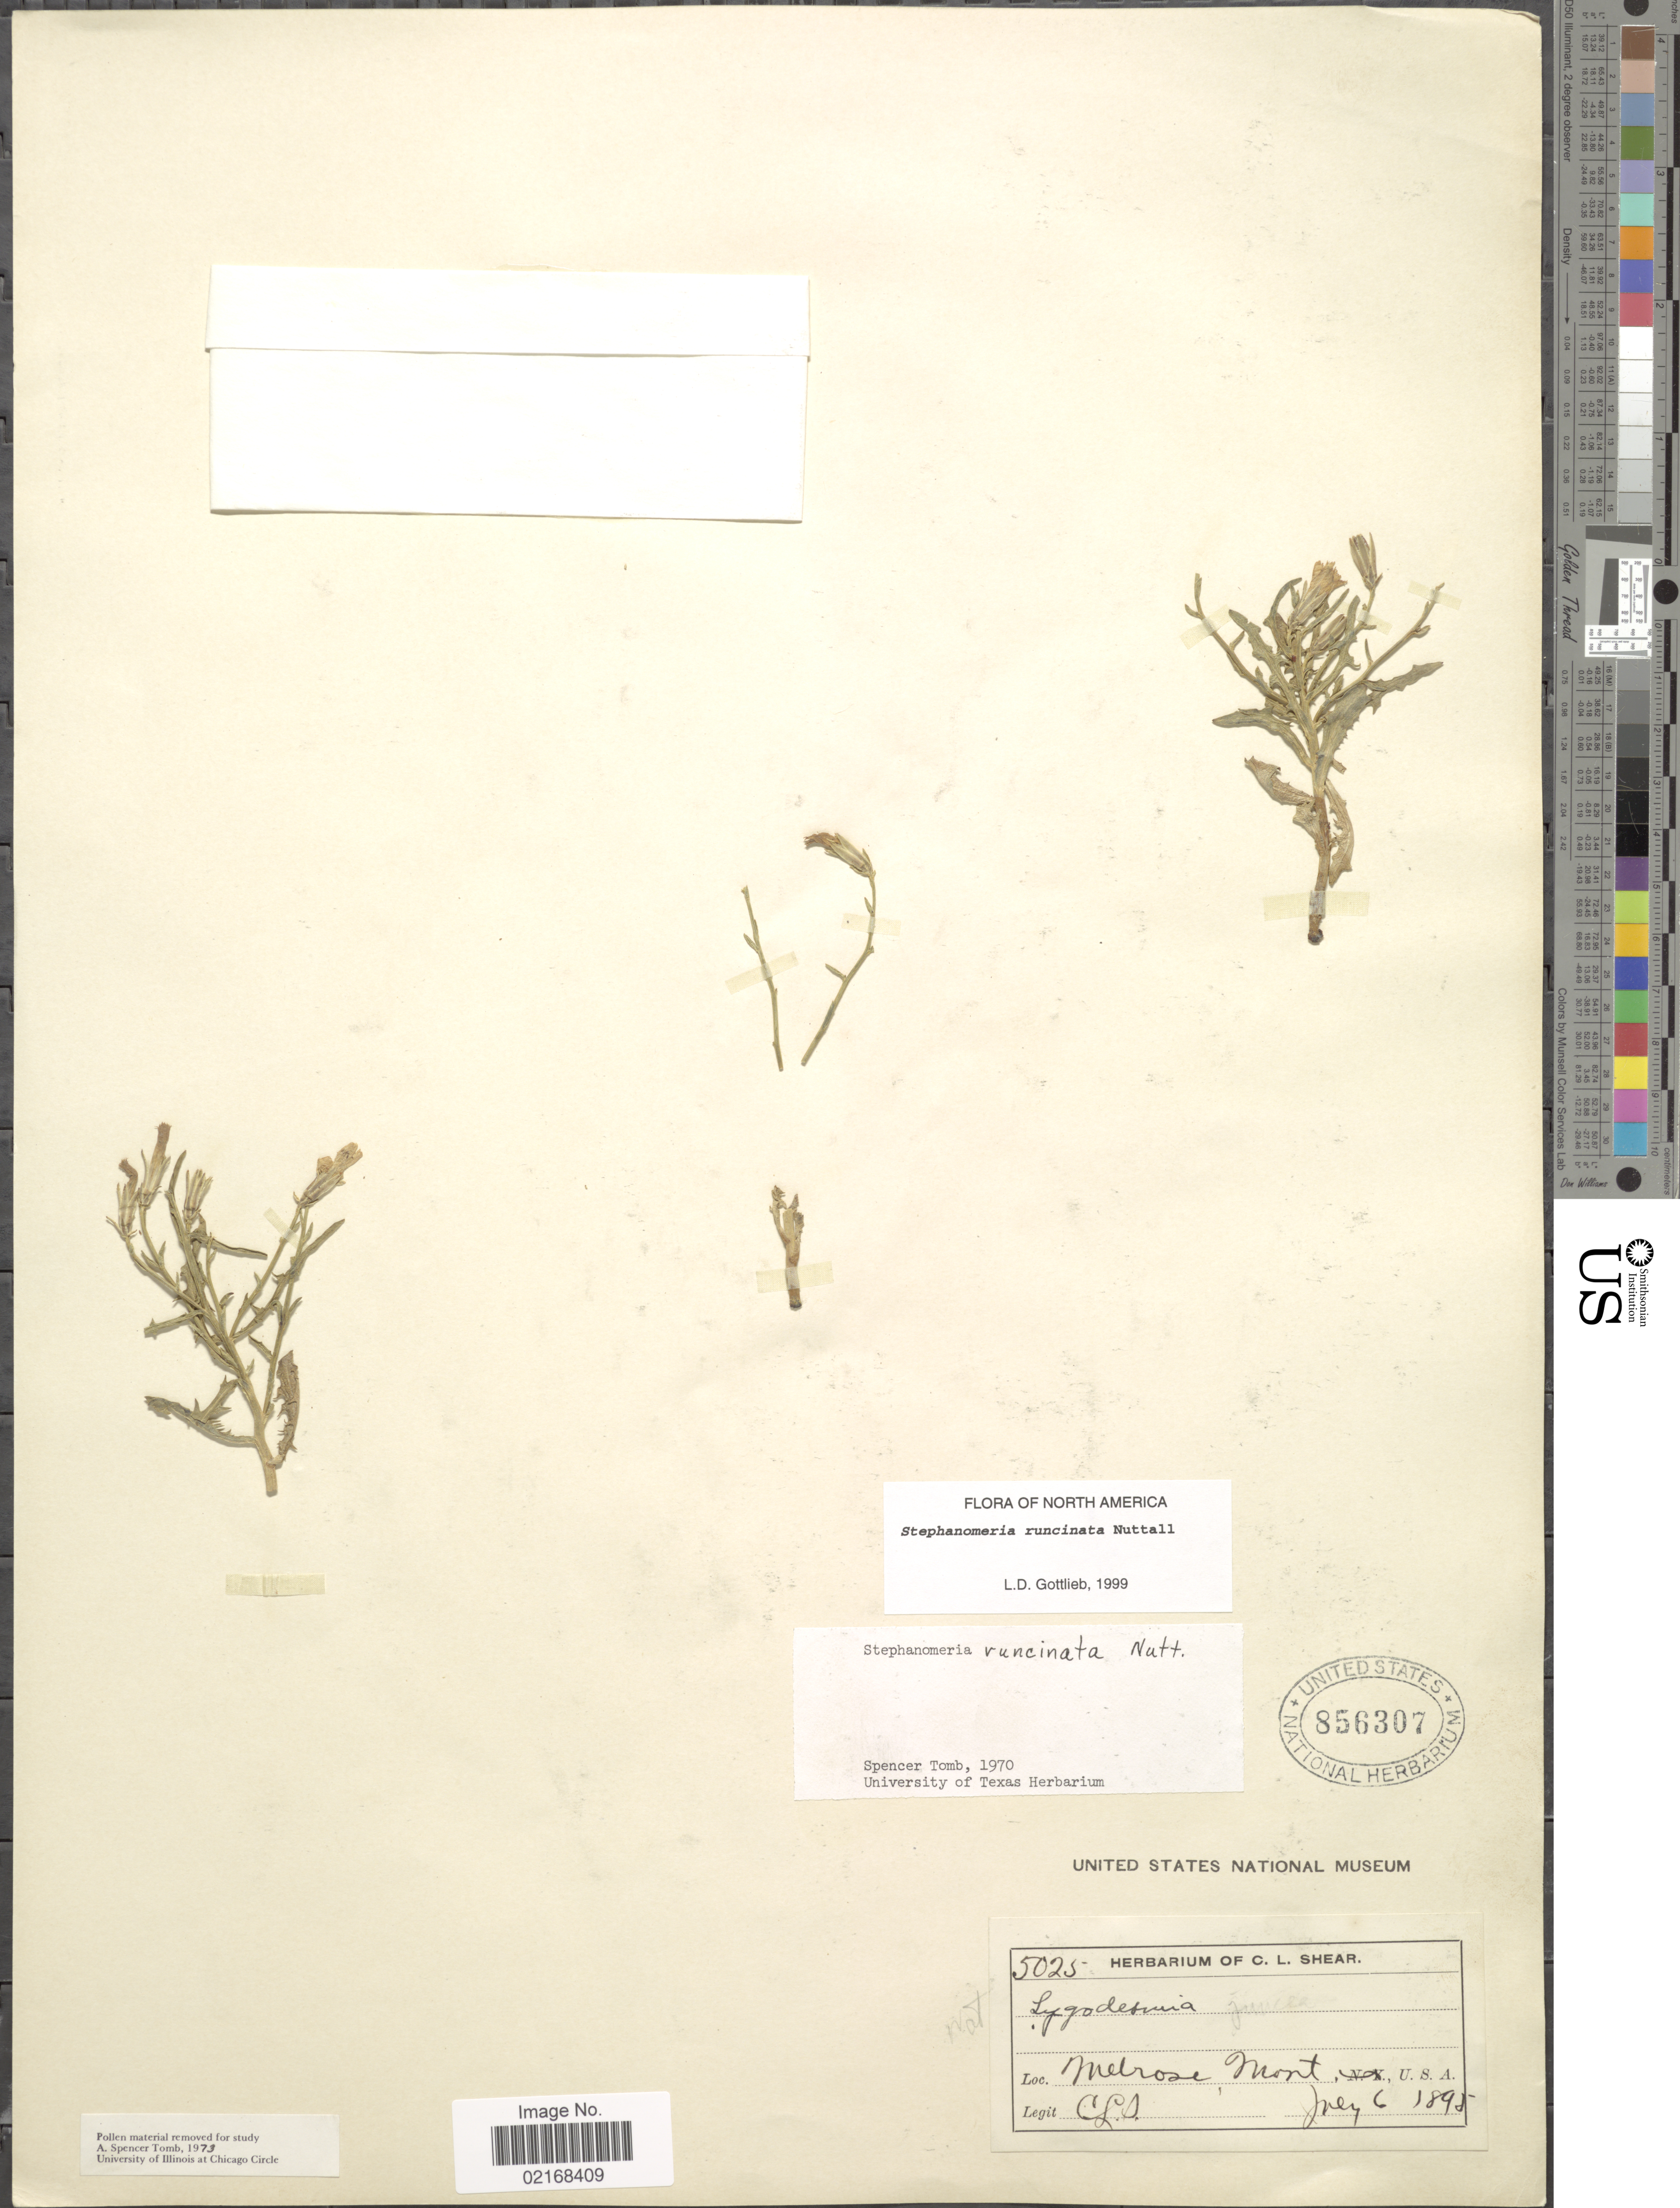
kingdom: Plantae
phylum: Tracheophyta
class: Magnoliopsida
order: Asterales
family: Asteraceae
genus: Stephanomeria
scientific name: Stephanomeria runcinata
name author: Nutt.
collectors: C. L. Shear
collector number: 5025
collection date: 1895-07-06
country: United States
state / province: Montana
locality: Melrose, Mont.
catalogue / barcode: US 856307